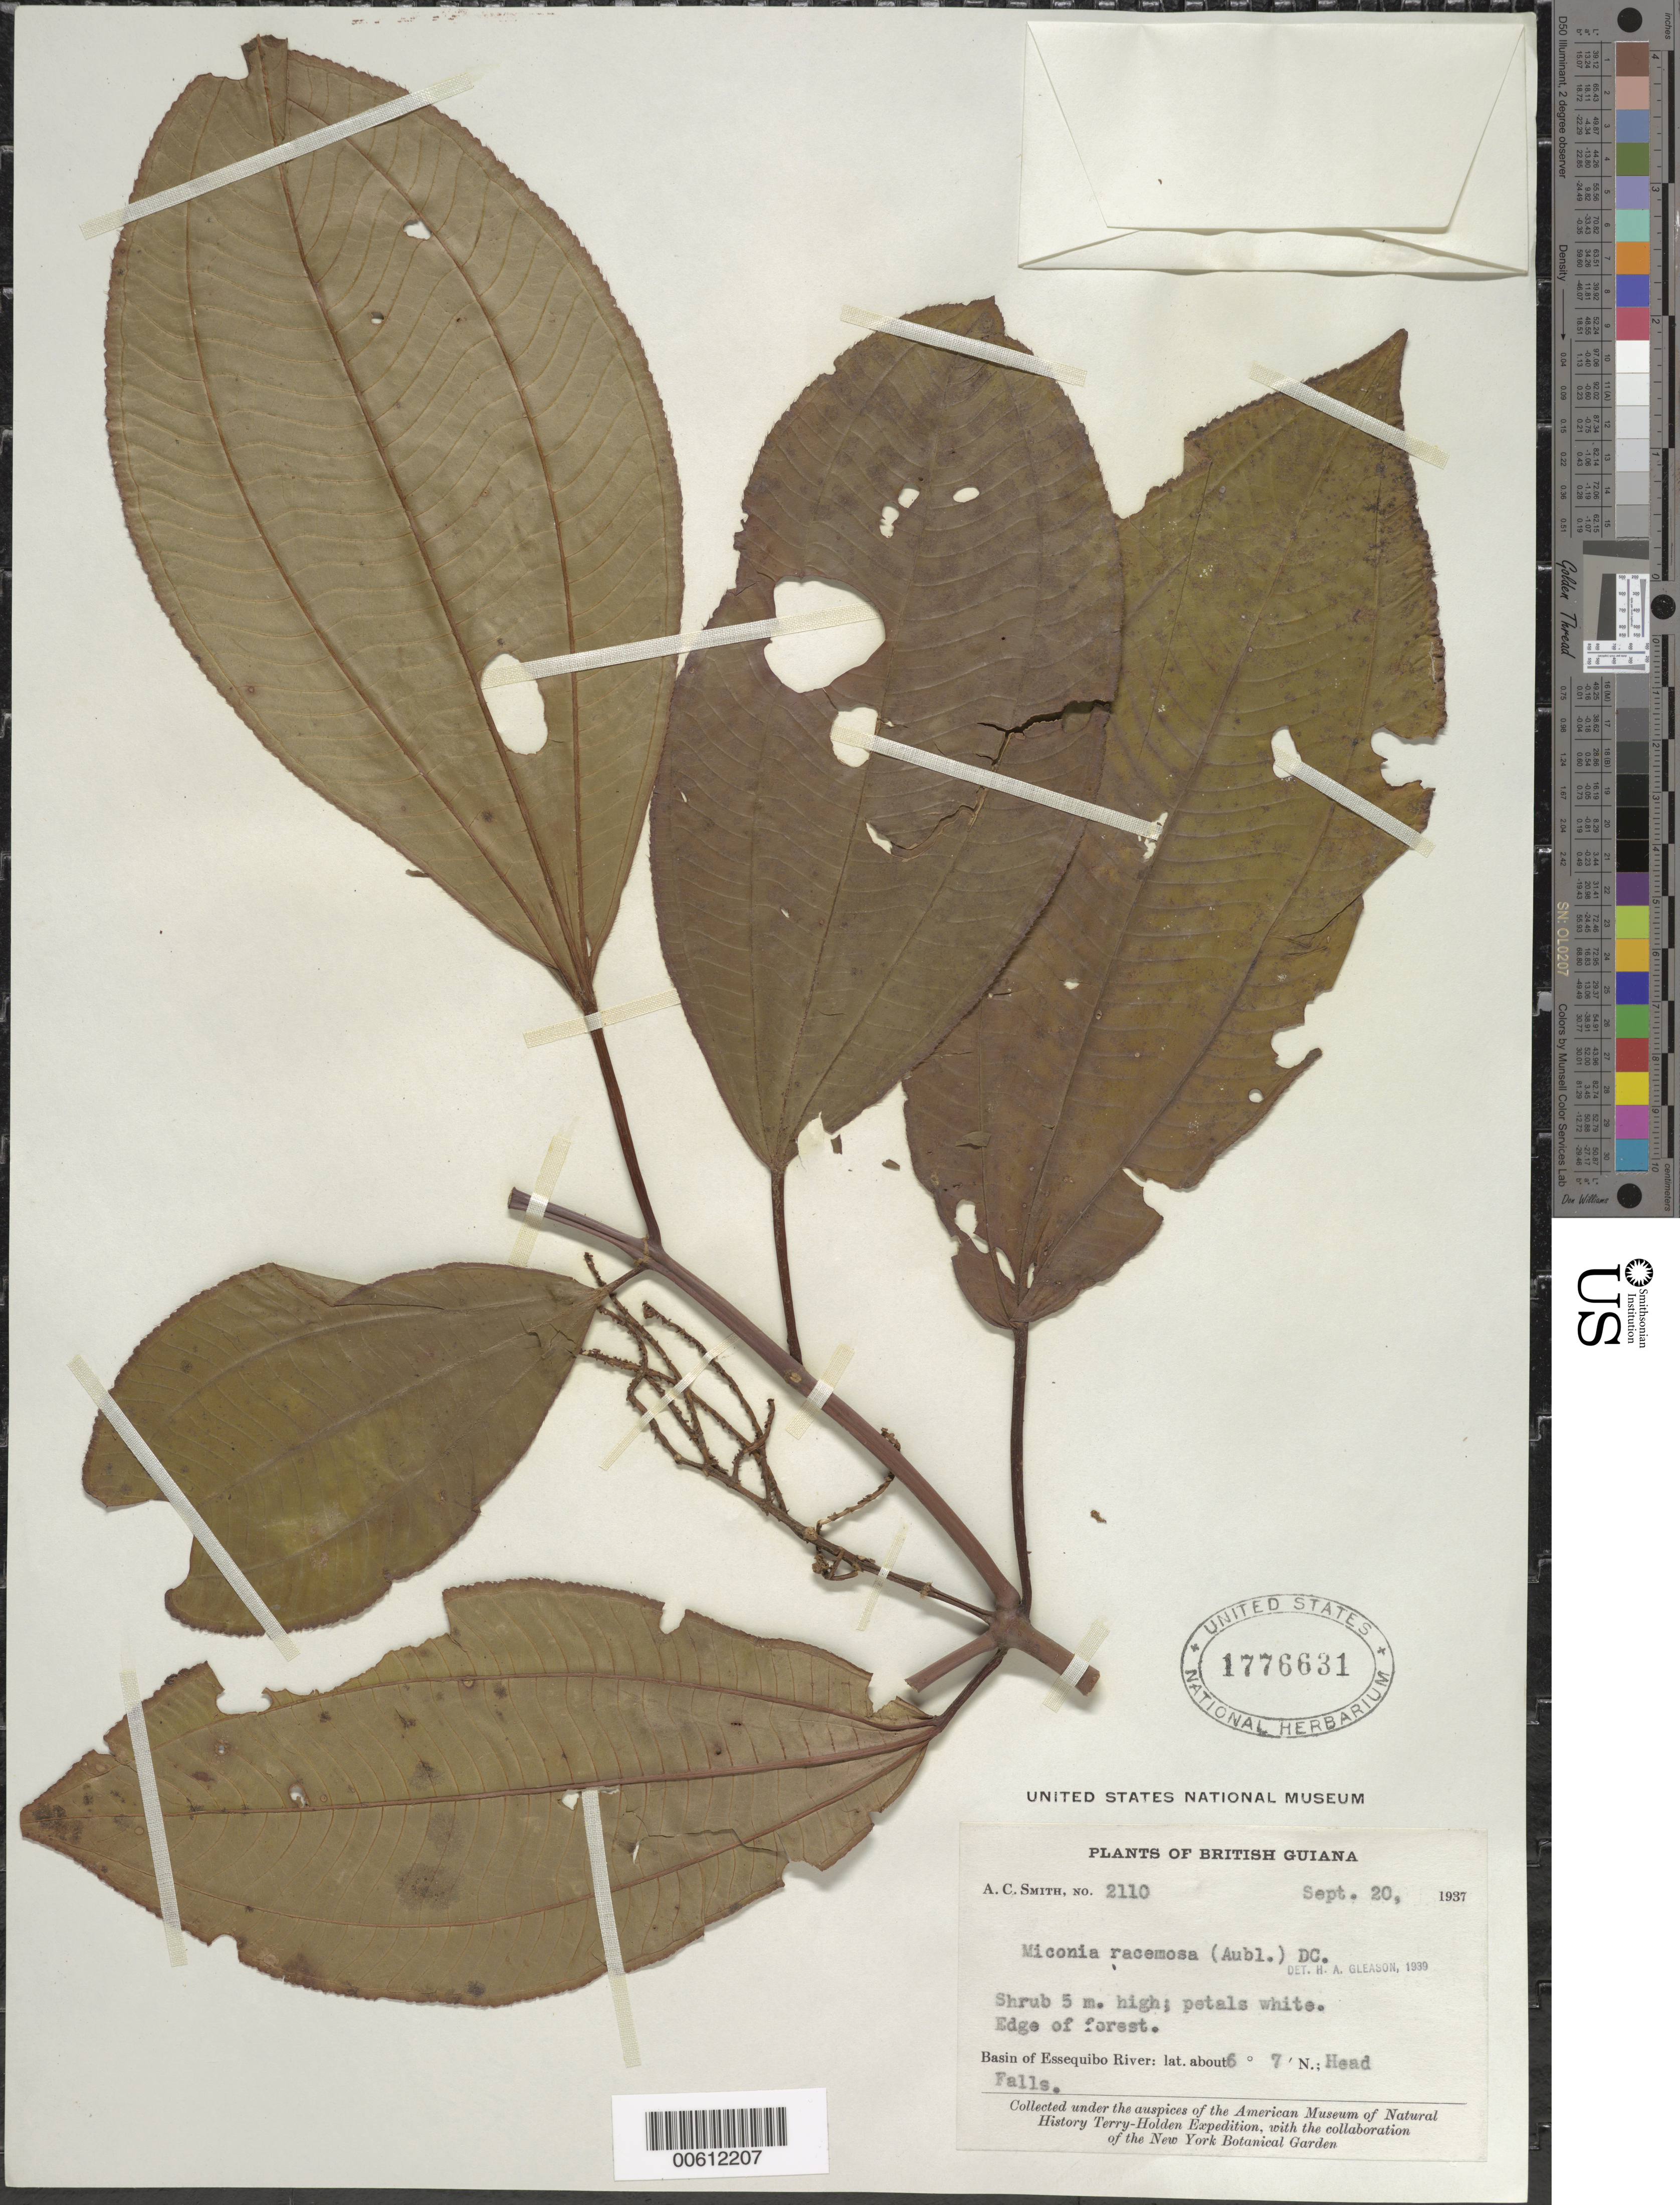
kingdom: Plantae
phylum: Tracheophyta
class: Magnoliopsida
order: Myrtales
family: Melastomataceae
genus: Miconia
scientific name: Miconia racemosa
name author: (Aubl.) DC.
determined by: Gleason, H. A.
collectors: A. C. Smith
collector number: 2110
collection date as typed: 20-Sep-37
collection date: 1937-09-20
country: Guyana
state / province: Cuyuni-Mazaruni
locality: Head Falls, Essequibo River basin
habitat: Edge of forest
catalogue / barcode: US 1776631